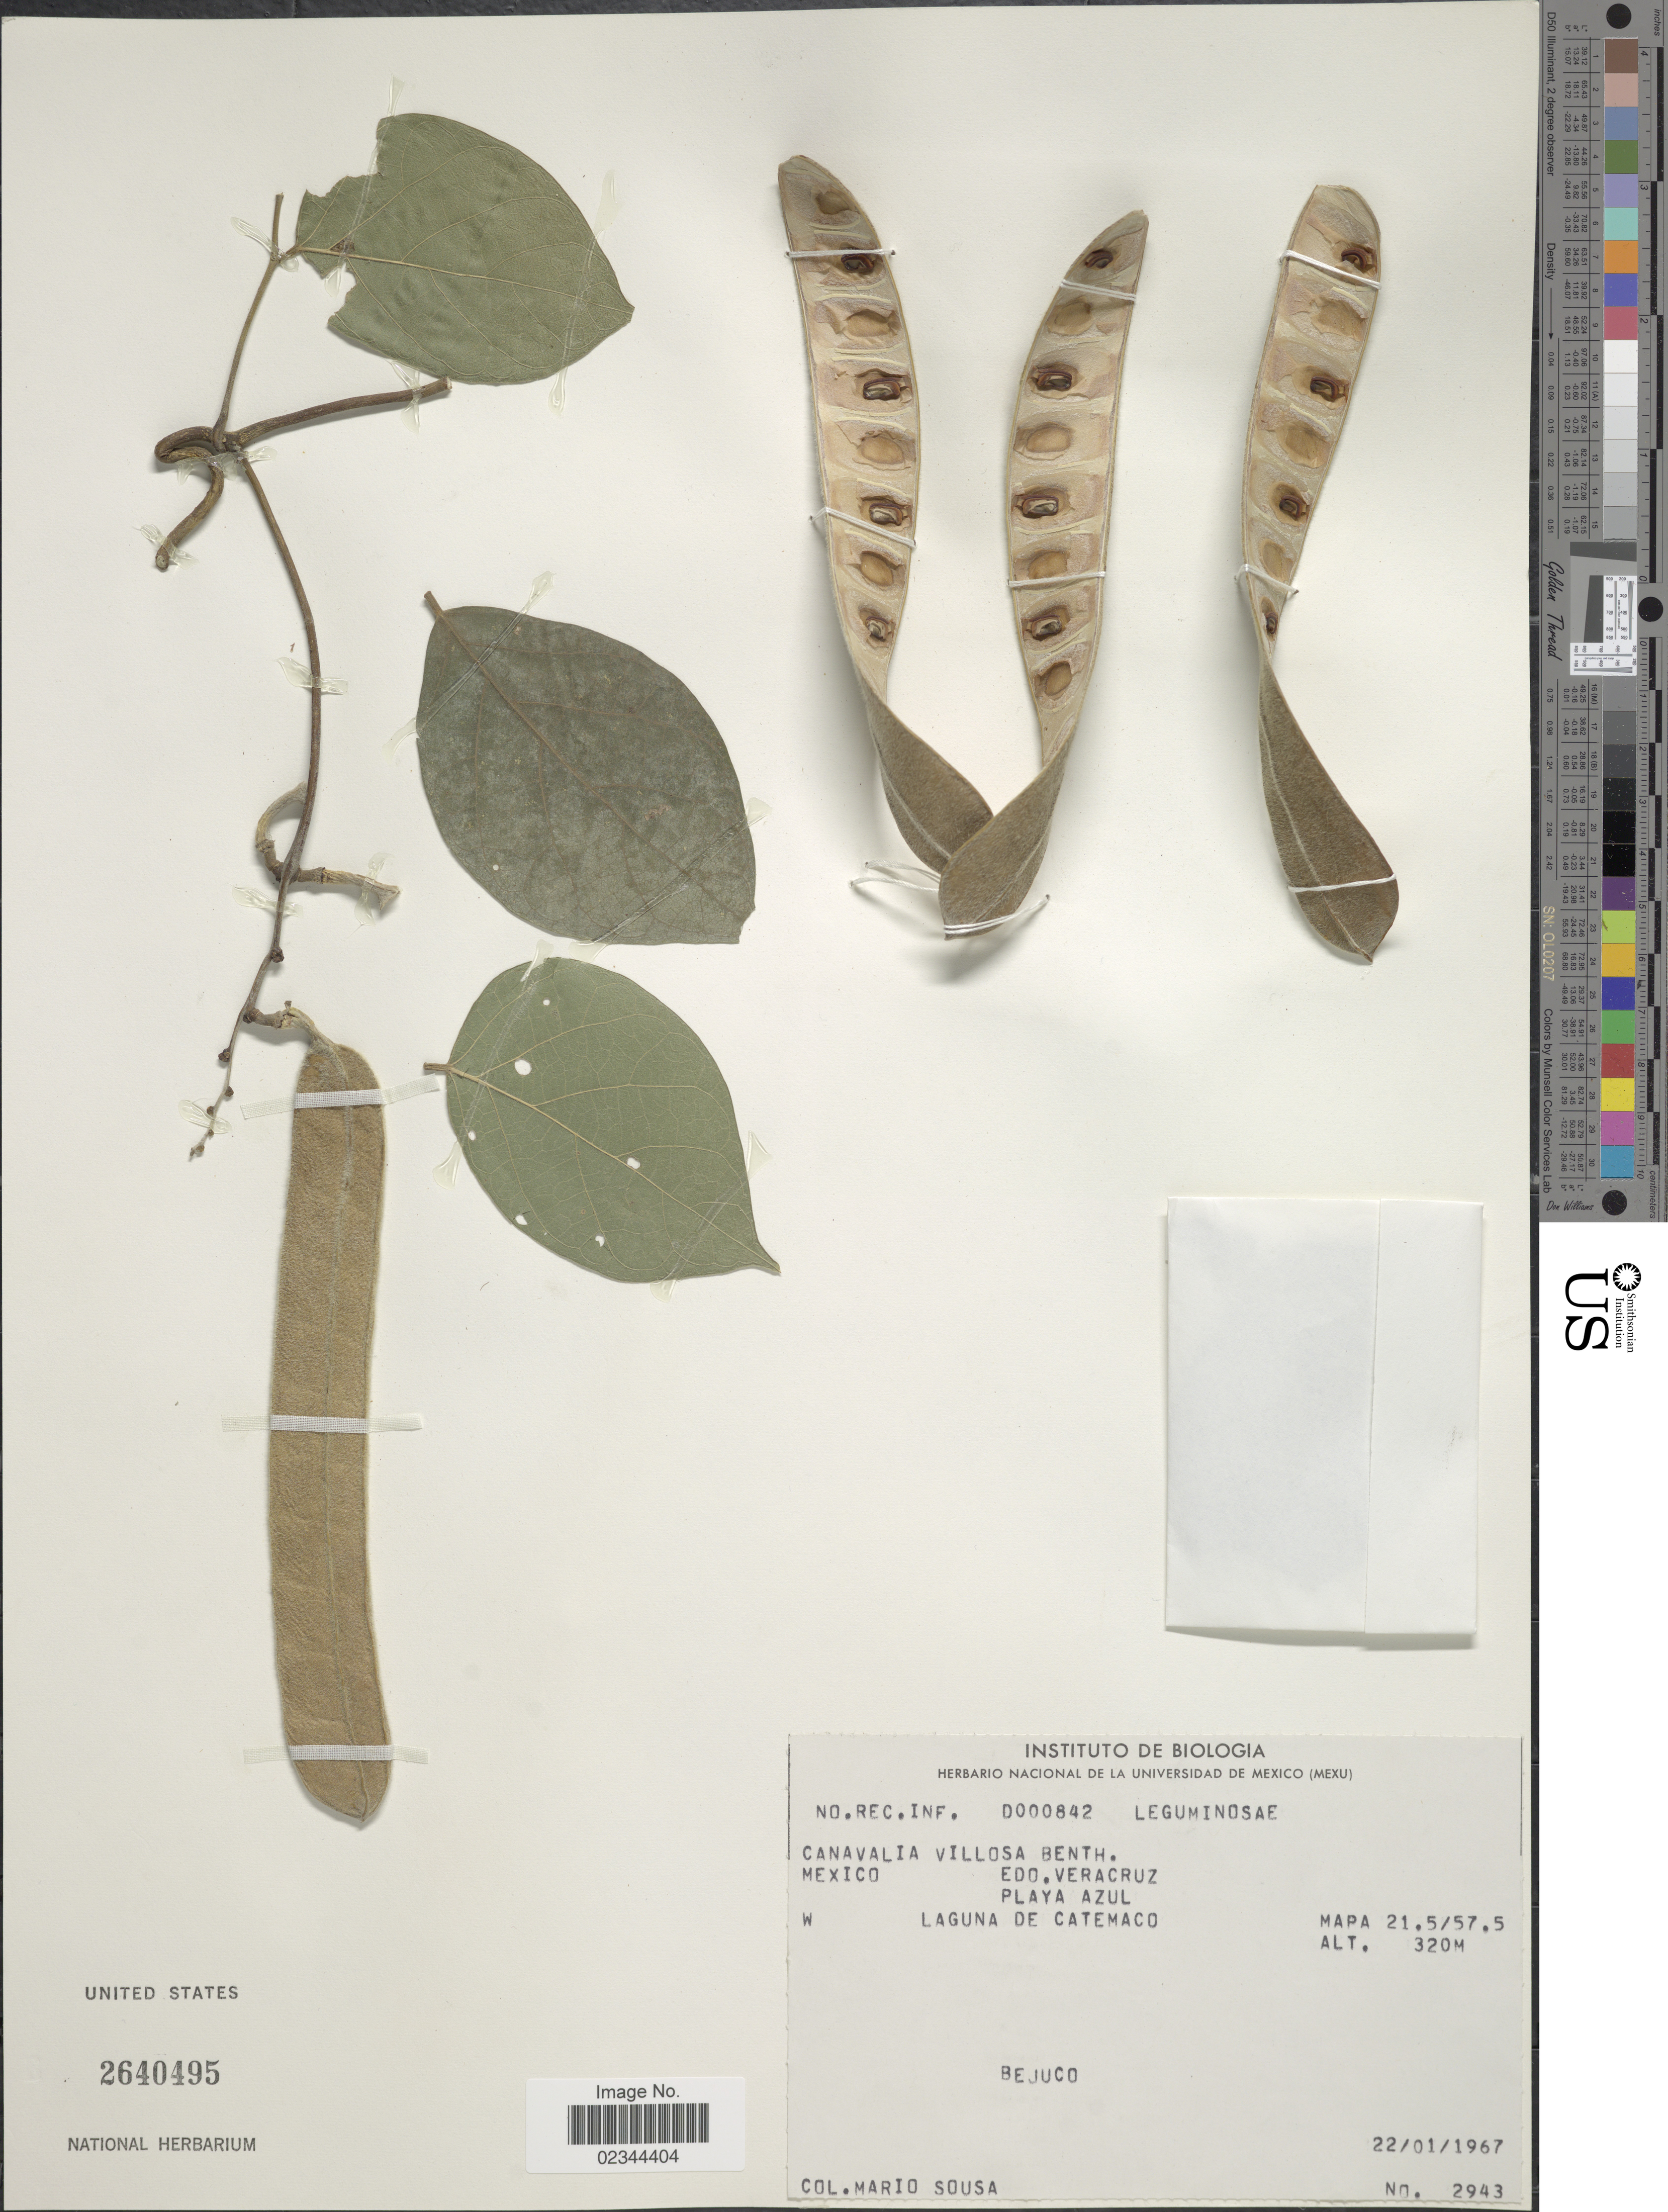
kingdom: Plantae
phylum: Tracheophyta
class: Magnoliopsida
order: Fabales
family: Fabaceae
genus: Canavalia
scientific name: Canavalia villosa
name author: Benth.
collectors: M. Sousa S.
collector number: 2943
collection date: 1967-01-22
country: Mexico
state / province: Veracruz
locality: Veracruz, Playa Azul, Laguna de Catemaco, Bejuco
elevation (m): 320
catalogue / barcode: US 2640495